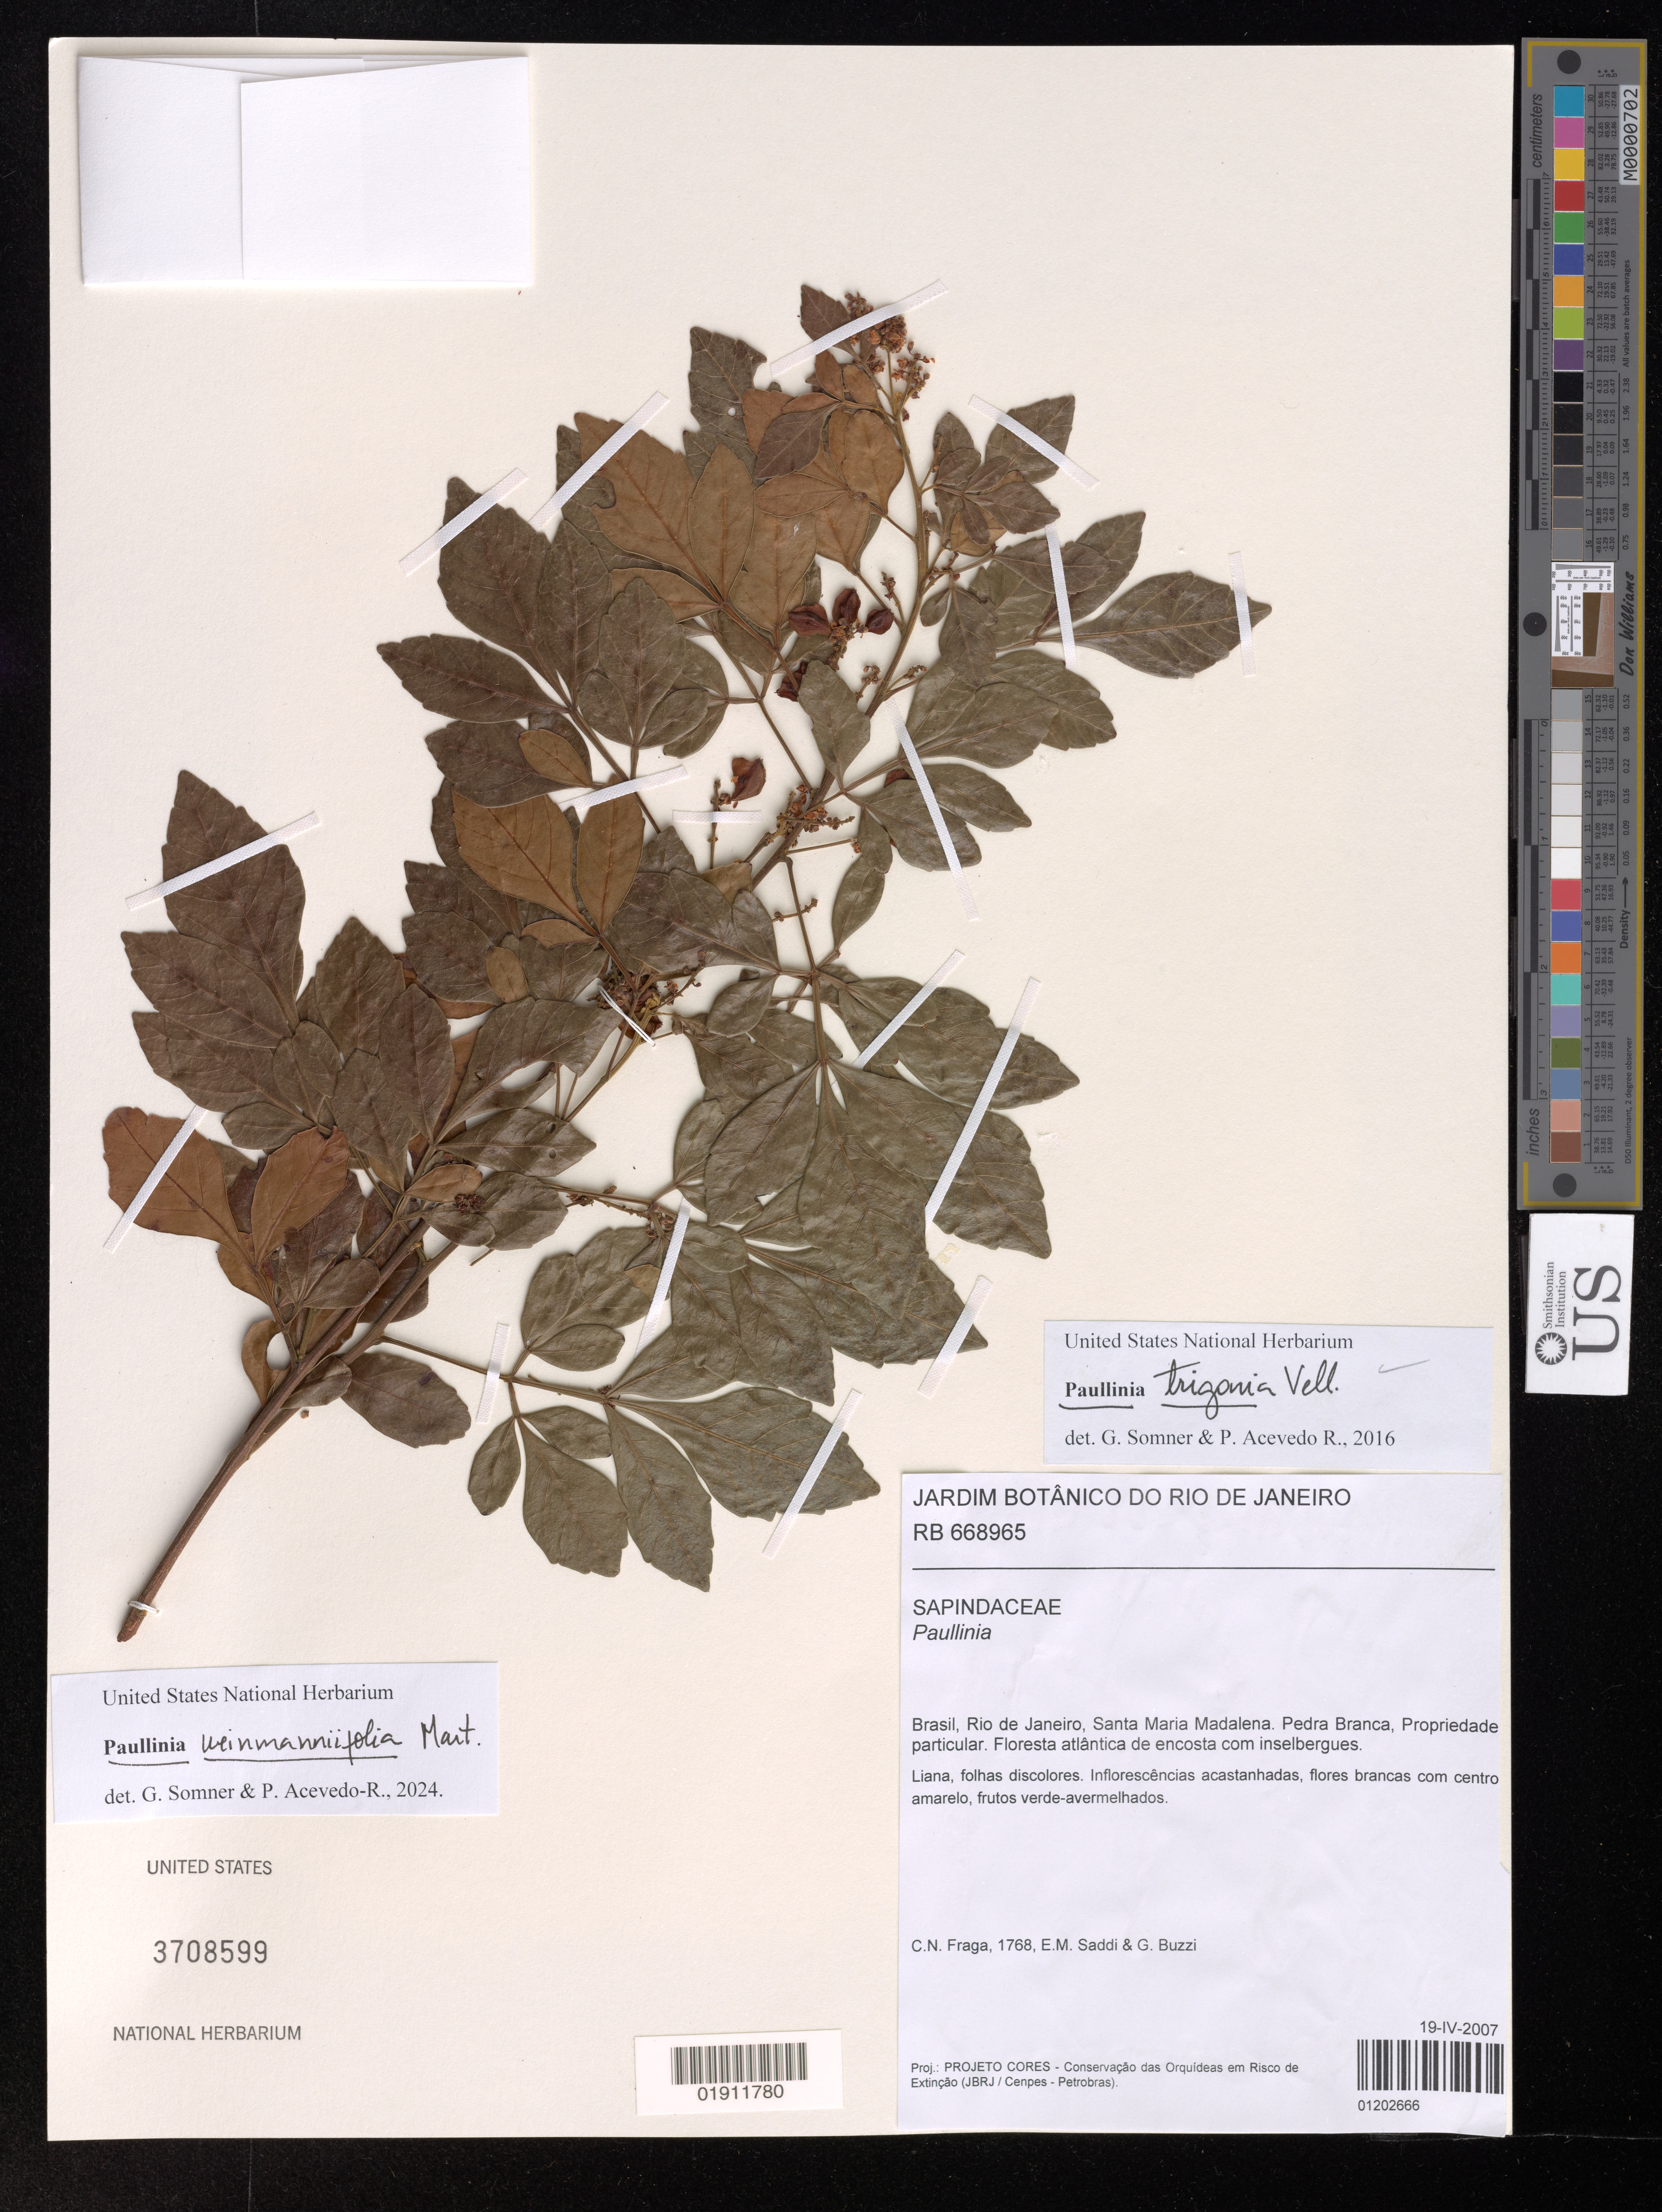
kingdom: Plantae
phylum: Tracheophyta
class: Magnoliopsida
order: Sapindales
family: Sapindaceae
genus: Paullinia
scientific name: Paullinia weinmanniifolia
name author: Mart.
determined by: Acevedo-Rodríguez, P.; Somner, G. V.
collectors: C. N. de Fraga, E. Saddi & G. Buzzi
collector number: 1768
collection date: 2007-04-19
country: Brazil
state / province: Rio de Janeiro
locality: Santa Maria Madalena. Pedra Branca, Propriedade particular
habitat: Floresta atlântica de encosta com inselbergues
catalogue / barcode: US 3708599